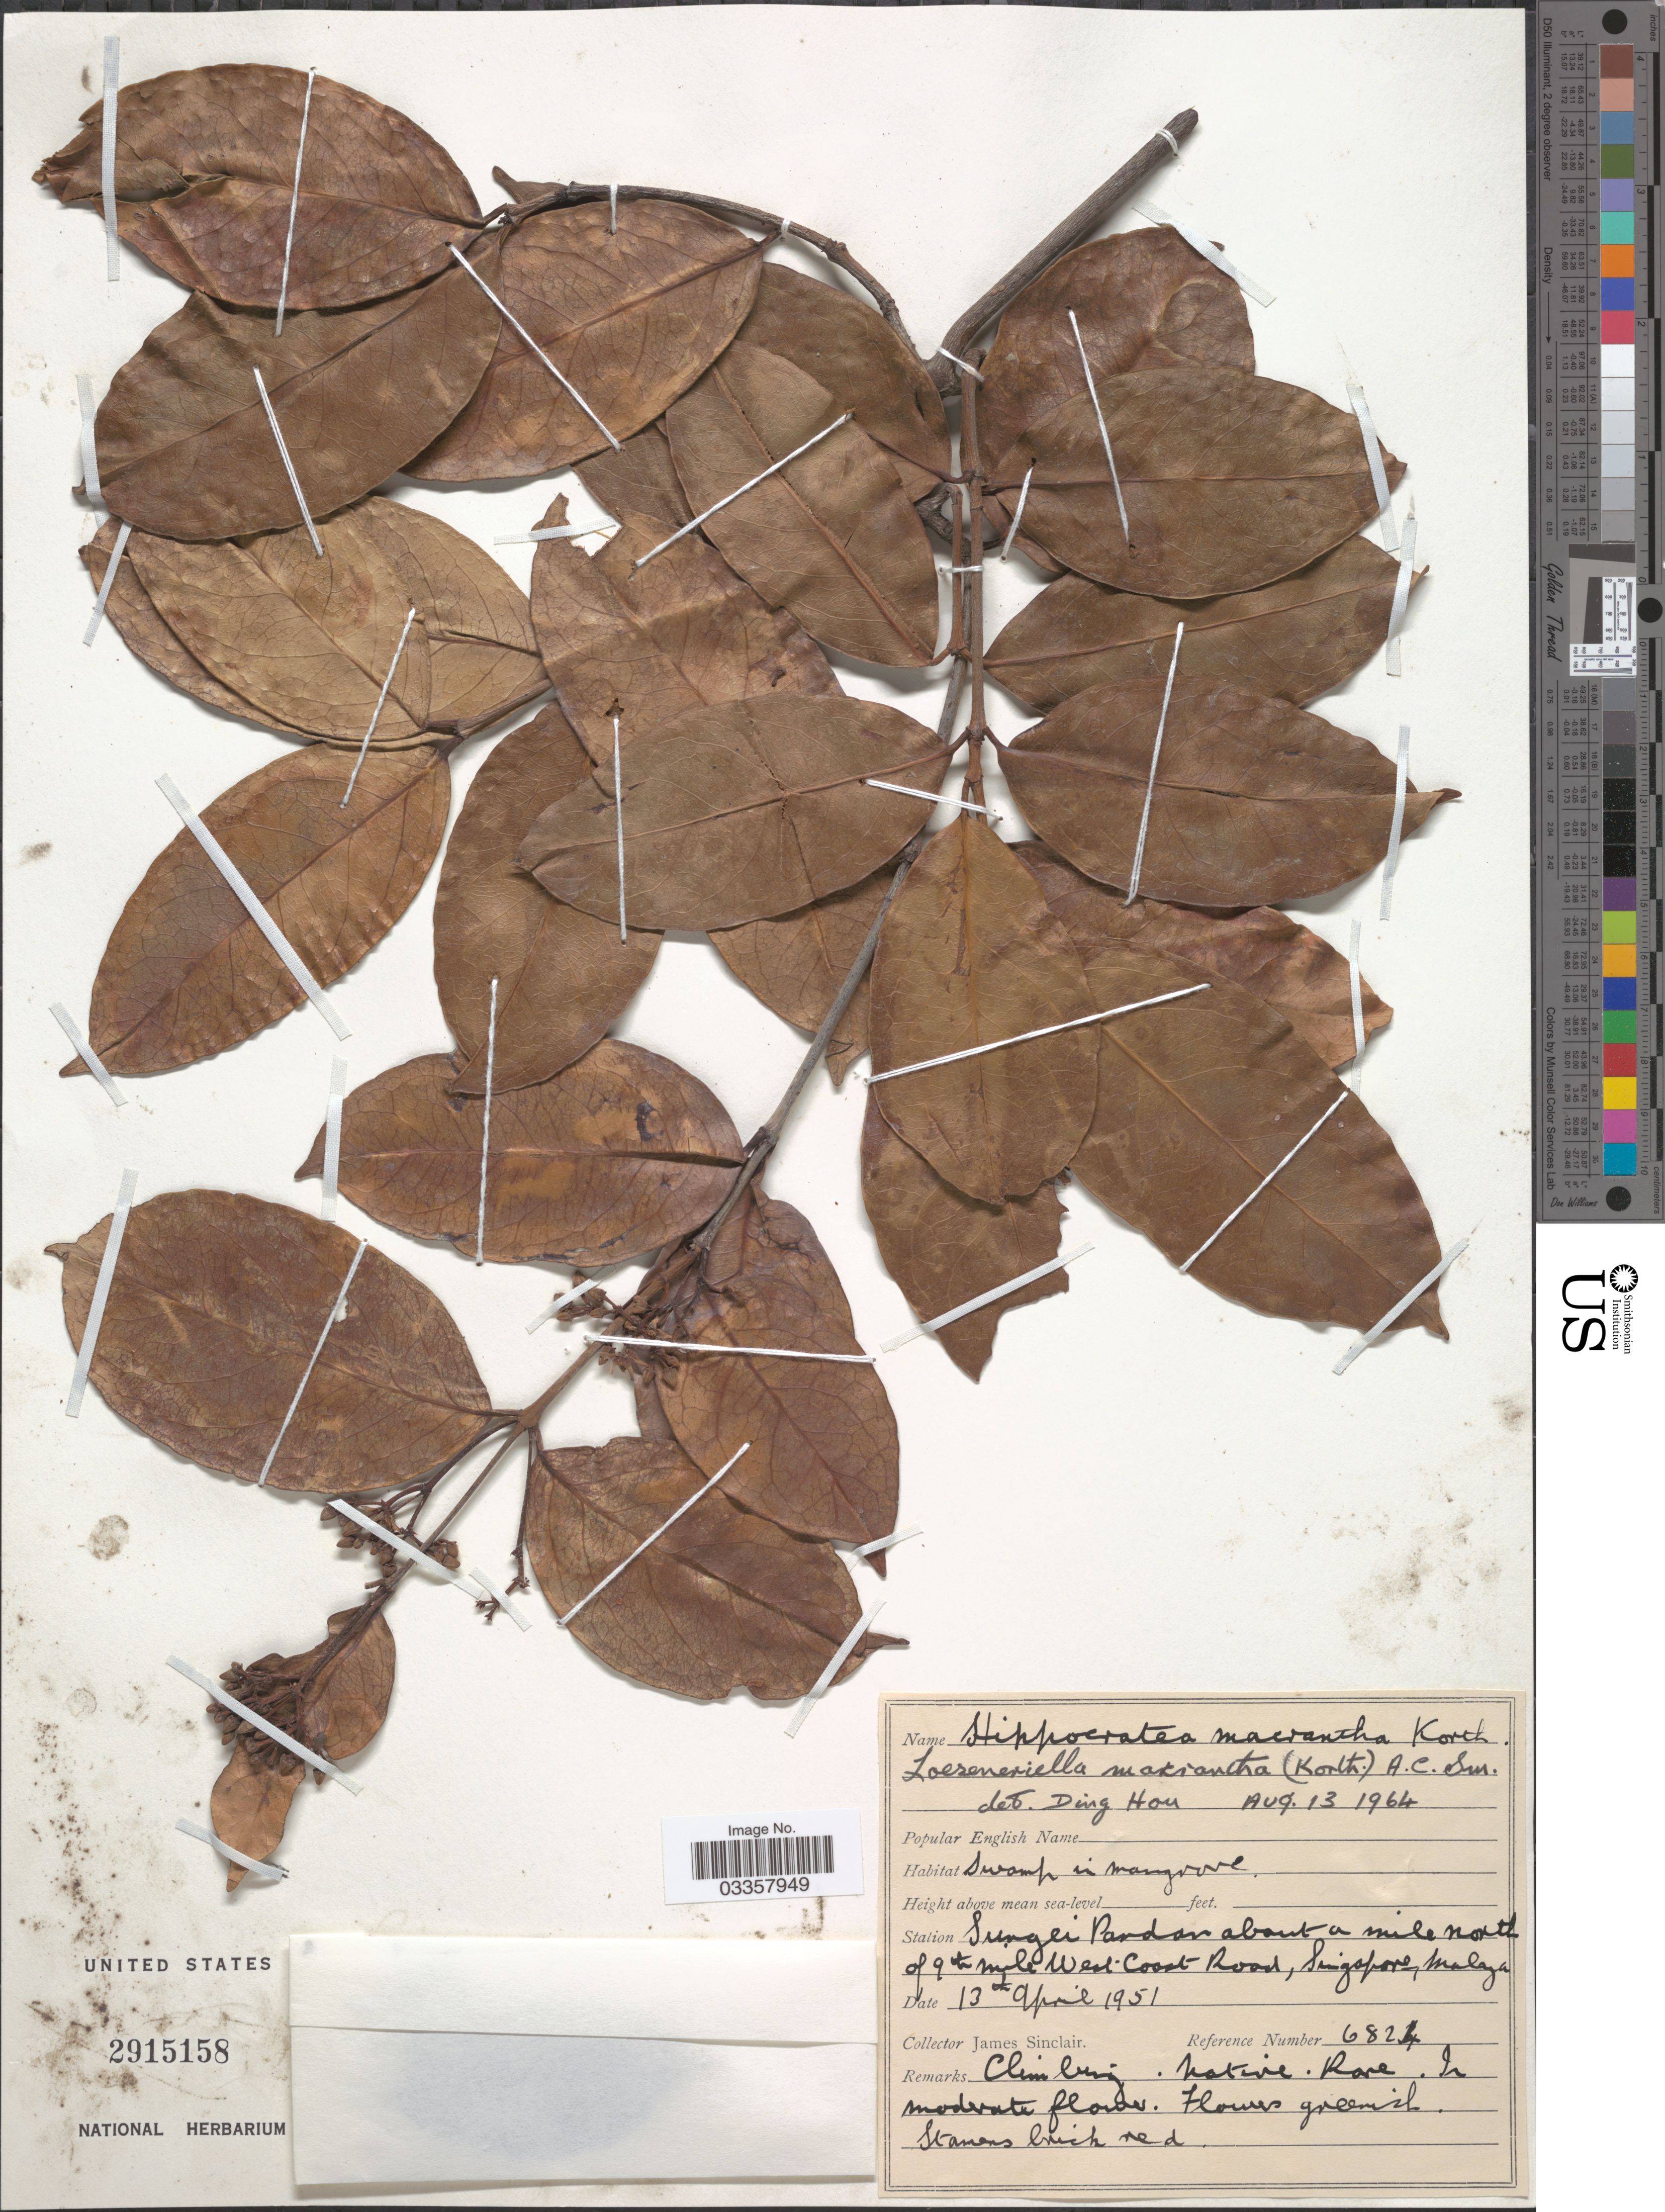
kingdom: Plantae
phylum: Tracheophyta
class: Magnoliopsida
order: Celastrales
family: Celastraceae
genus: Loeseneriella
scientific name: Loeseneriella macrantha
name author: (Korth.) A.C. Sm.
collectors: J. Sinclair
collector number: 6824*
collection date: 1951-04-13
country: Singapore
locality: Sungei Pandan about a mile north of 9th mile West-Coast-Road, Malaya.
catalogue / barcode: US 2915158